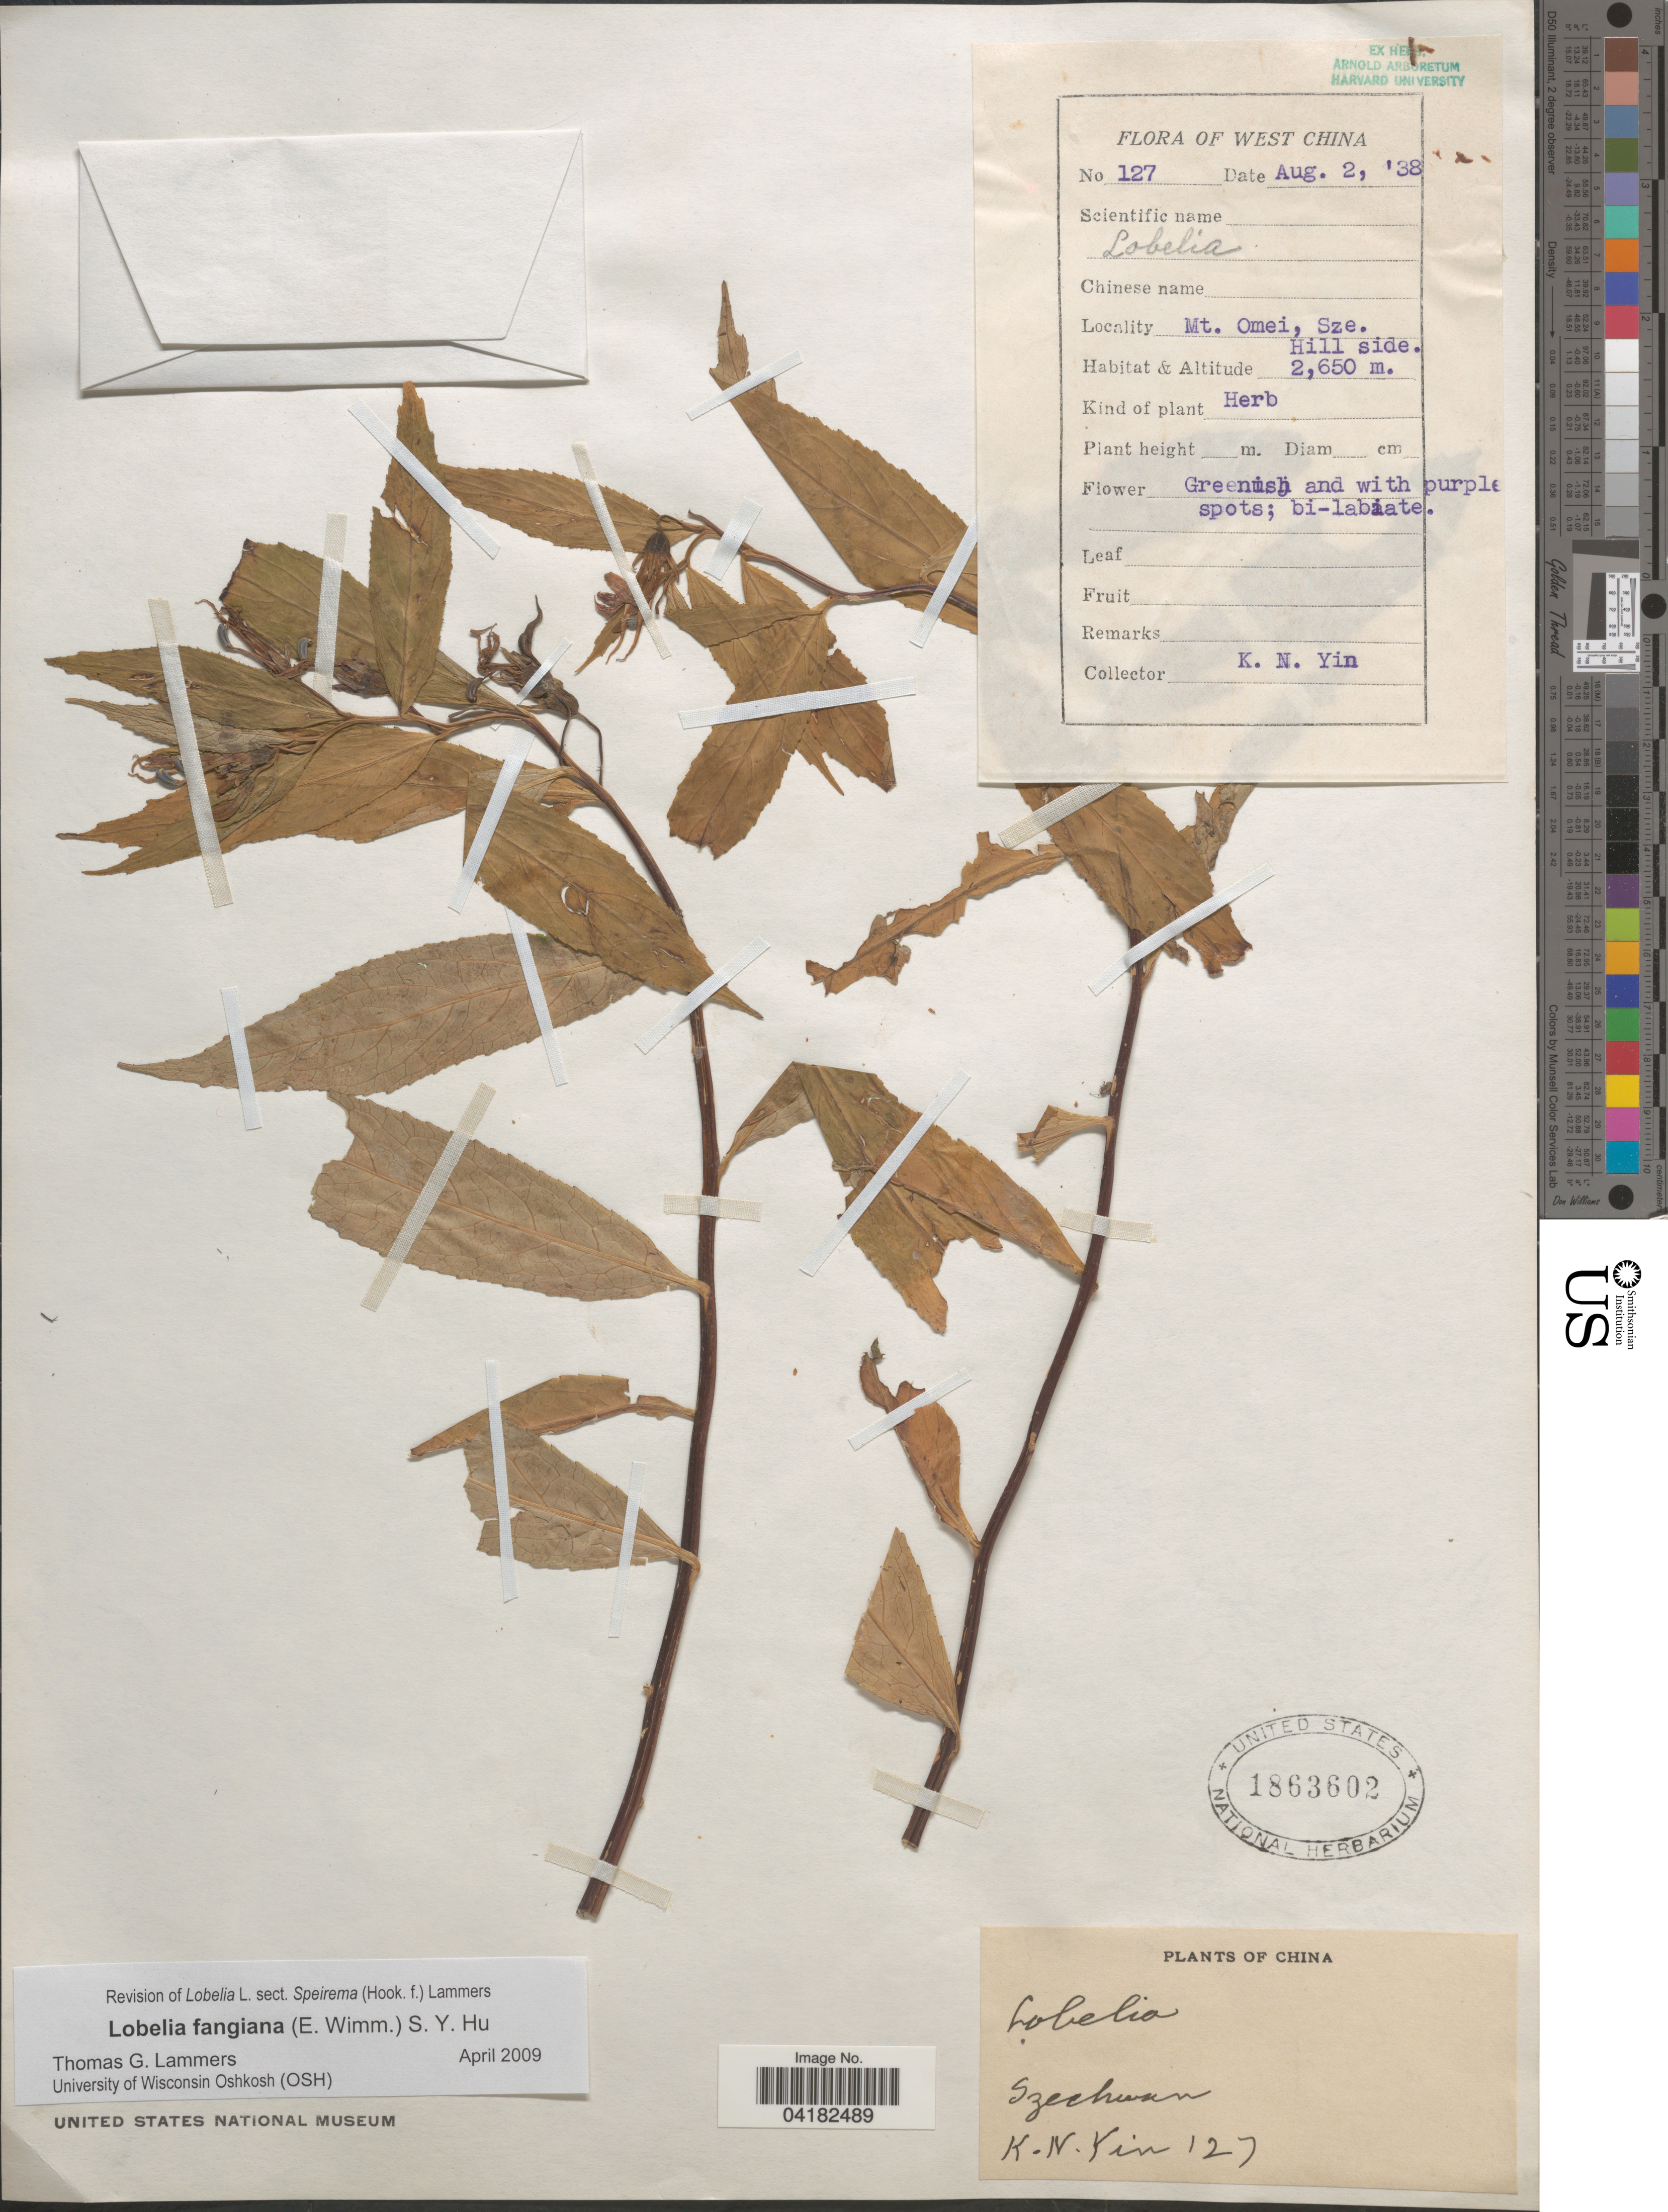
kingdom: Plantae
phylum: Tracheophyta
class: Magnoliopsida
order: Asterales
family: Campanulaceae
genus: Lobelia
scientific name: Lobelia fangiana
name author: (E. Wimm.) S.Y. Hu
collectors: K. Yin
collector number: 127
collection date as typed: Transcribed d/m/y: 2/8/38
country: China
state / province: Sichuan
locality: West China. Mt. Omei, Sze. Hill side.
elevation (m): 2650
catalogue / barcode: US 1863602